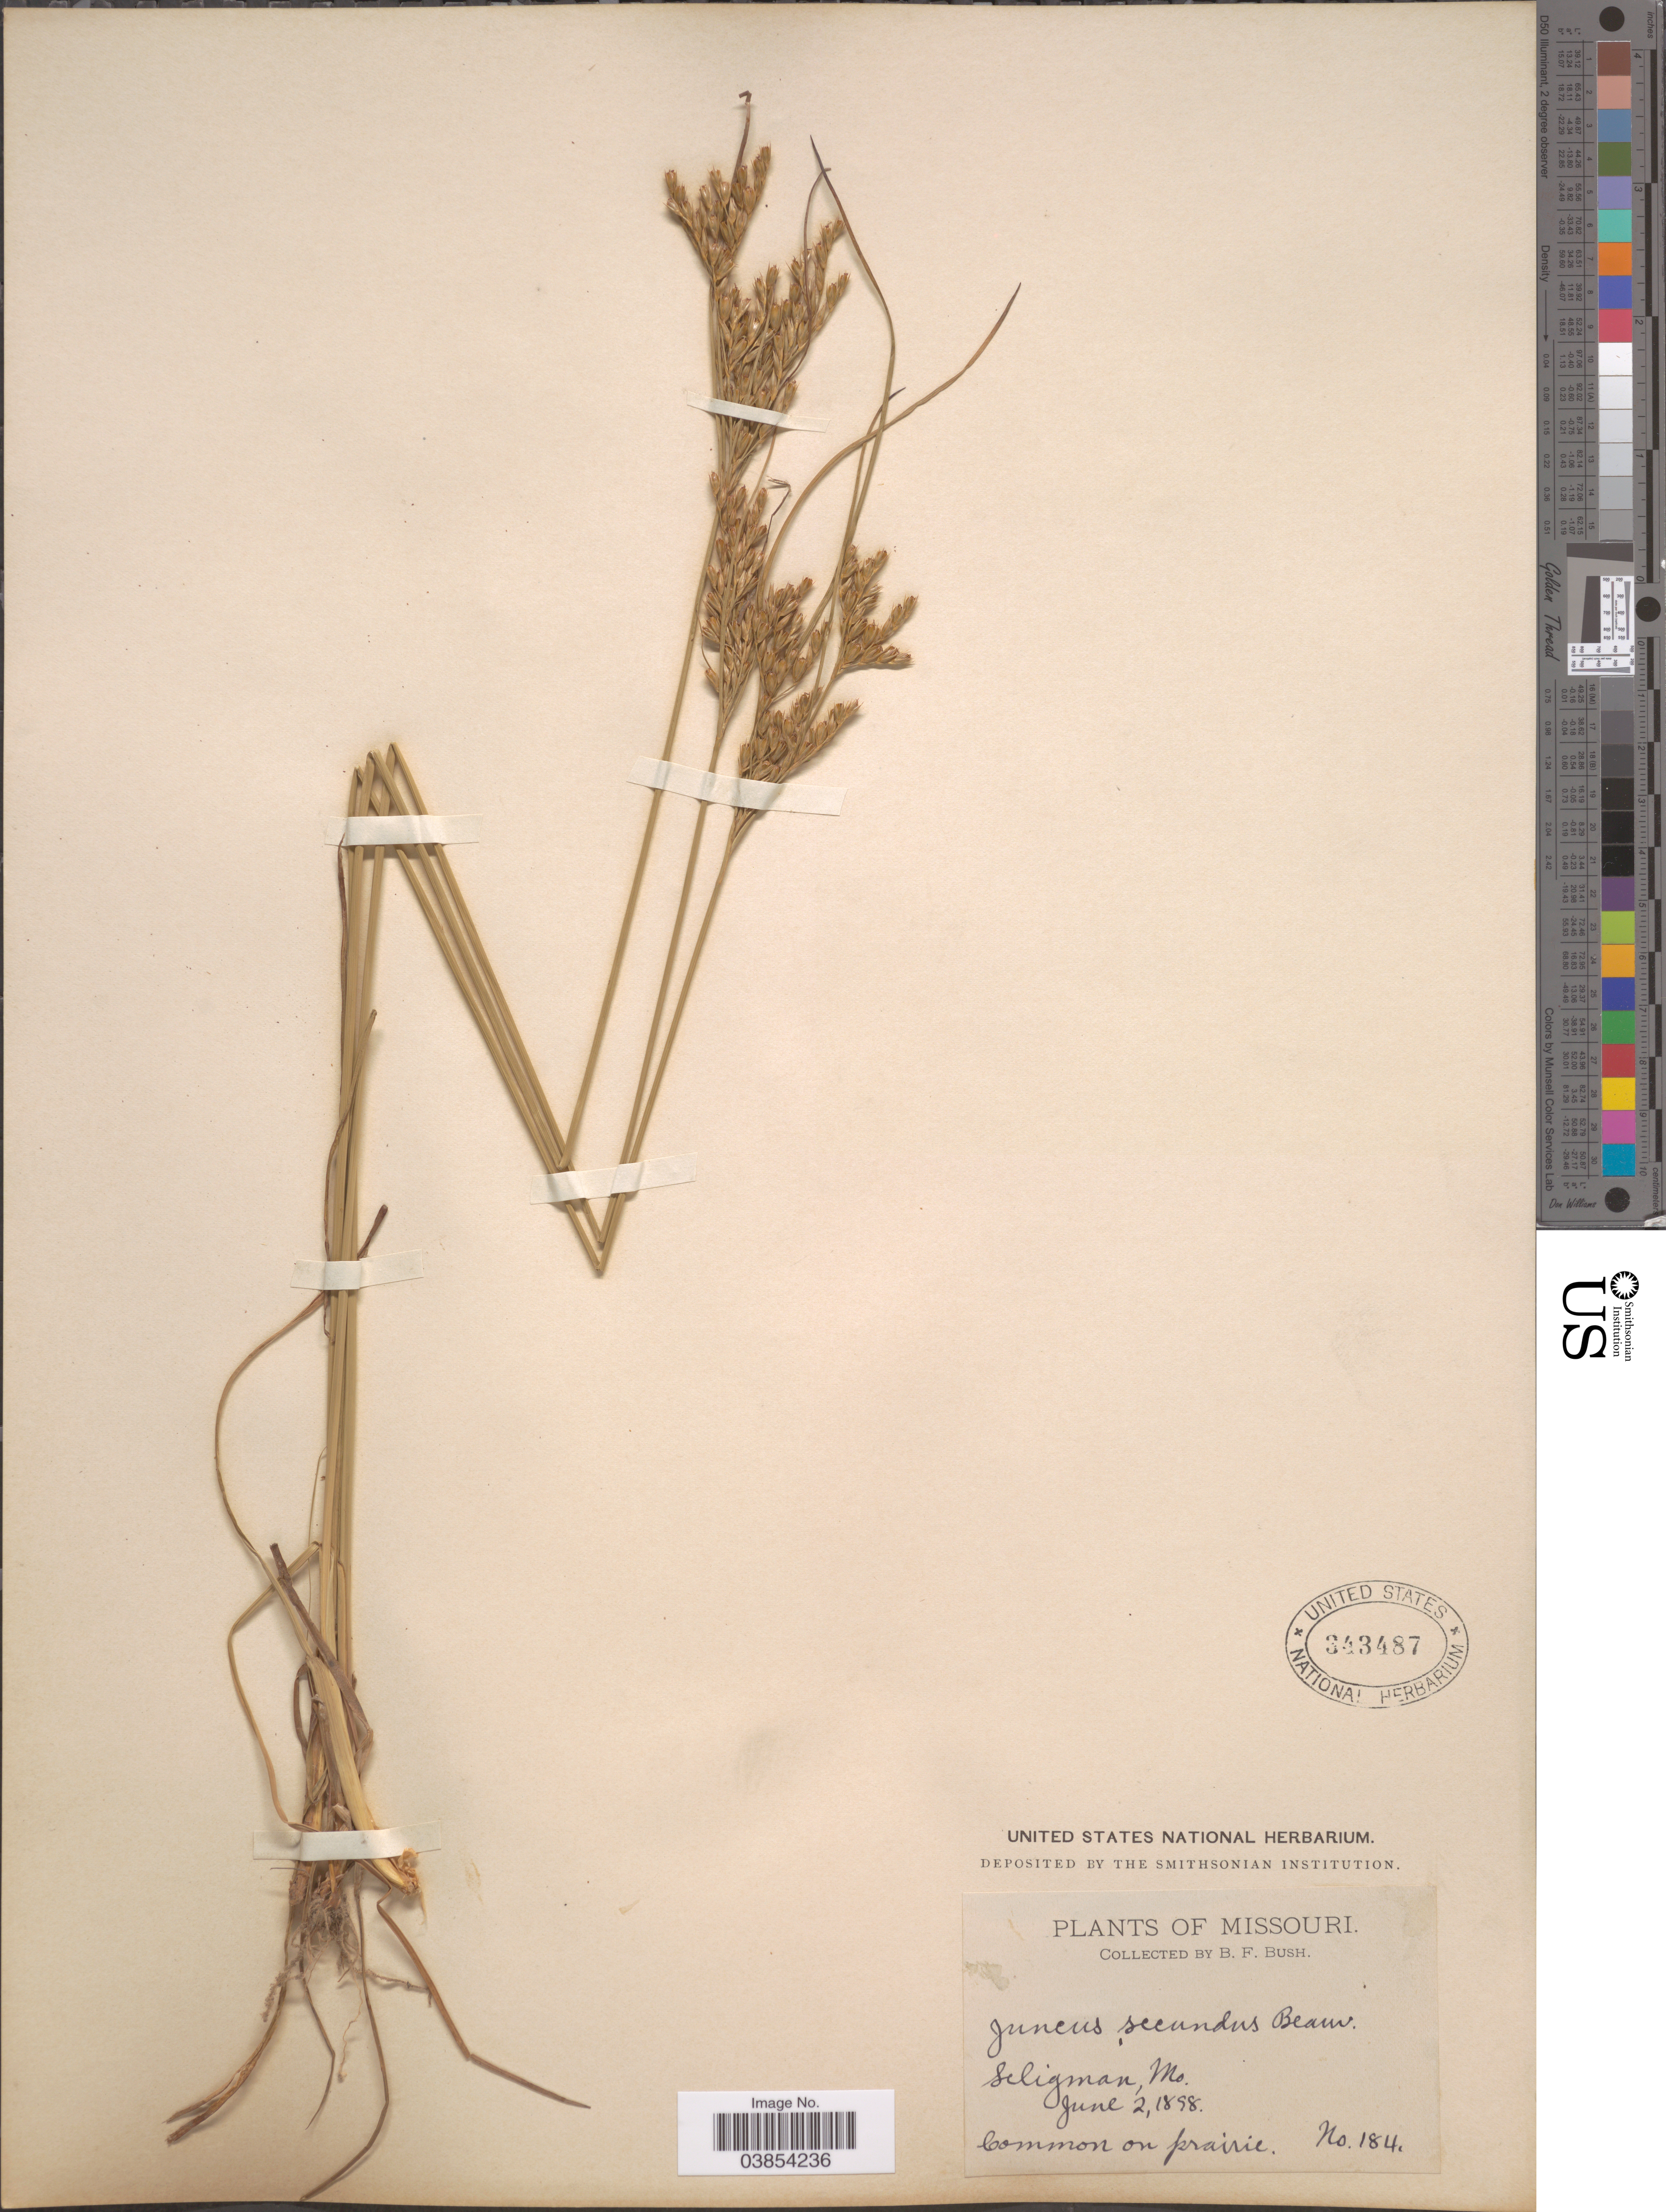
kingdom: Plantae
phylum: Tracheophyta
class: Liliopsida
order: Poales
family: Juncaceae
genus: Juncus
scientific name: Juncus interior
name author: Wiegand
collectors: B. F. Bush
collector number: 184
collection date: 1898-06-02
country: United States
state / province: Missouri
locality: Seligman.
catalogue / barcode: US 343487